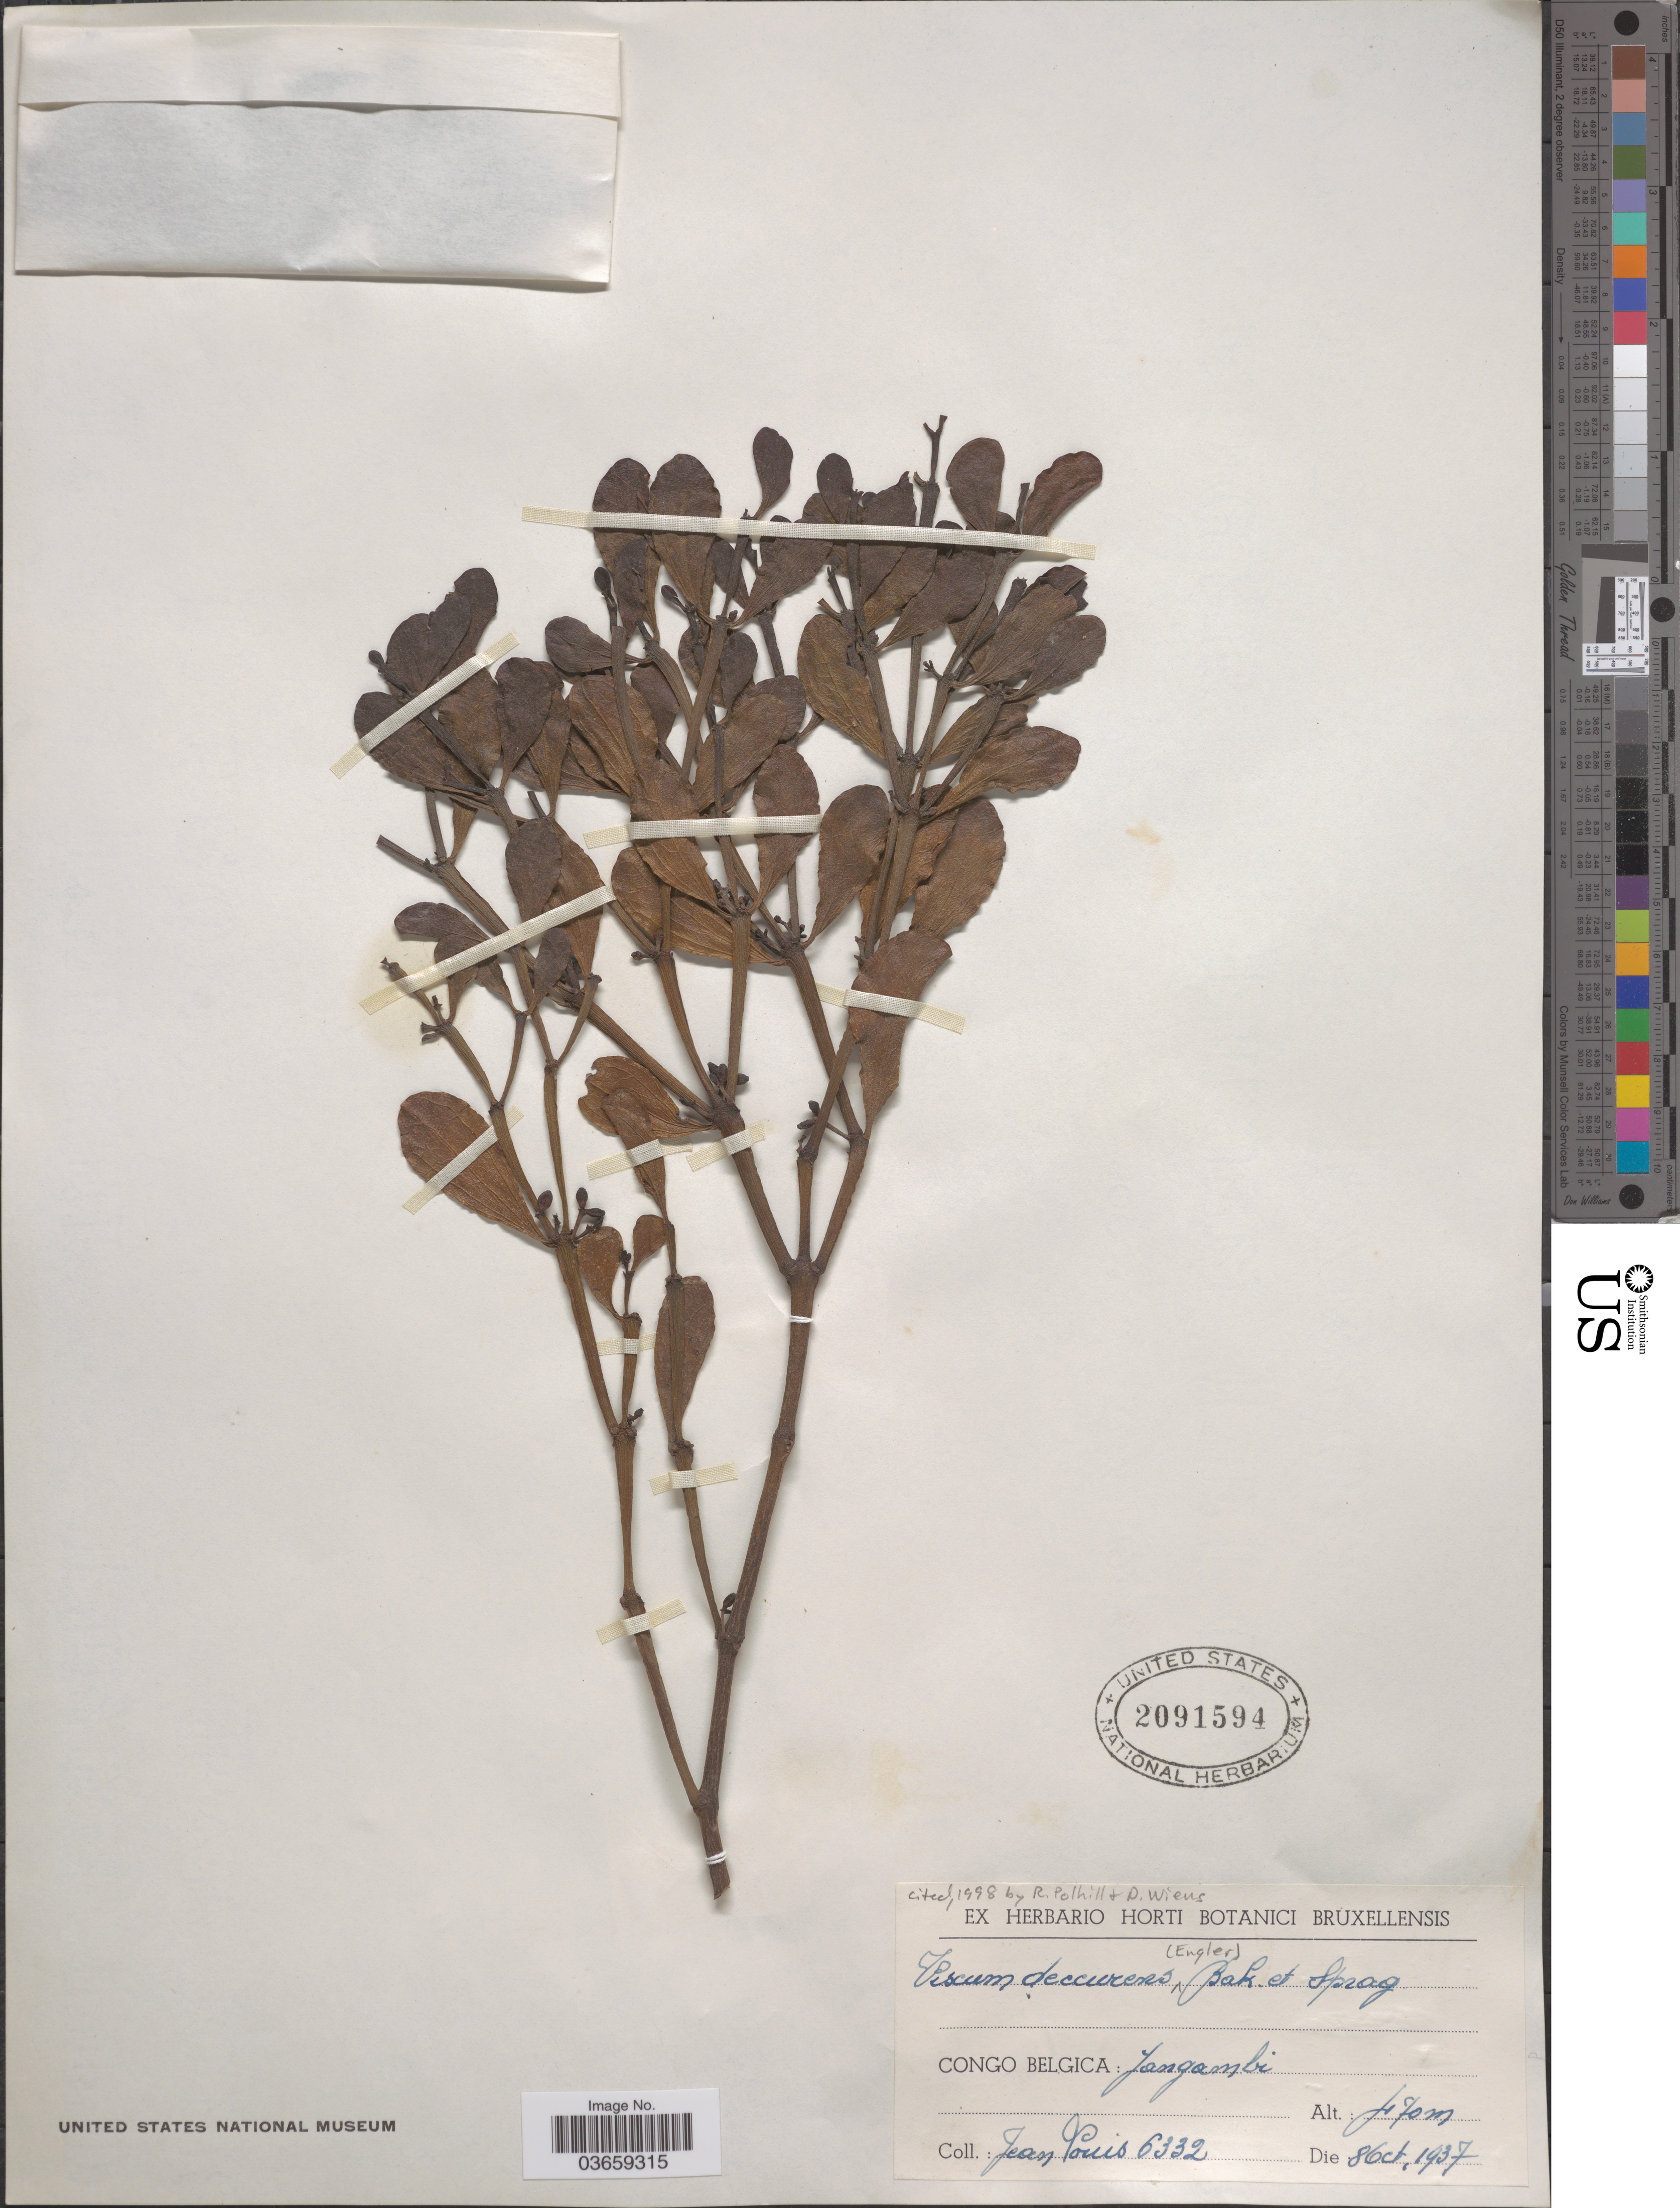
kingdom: Plantae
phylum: Tracheophyta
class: Magnoliopsida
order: Santalales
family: Viscaceae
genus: Viscum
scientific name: Viscum decurrens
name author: (Engl.) Baker & Sprague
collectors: J. Louis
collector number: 6332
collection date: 1937-10-08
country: Congo, Democratic Republic of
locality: Congo Belgica: Yangambi.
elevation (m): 470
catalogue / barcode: US 2091594